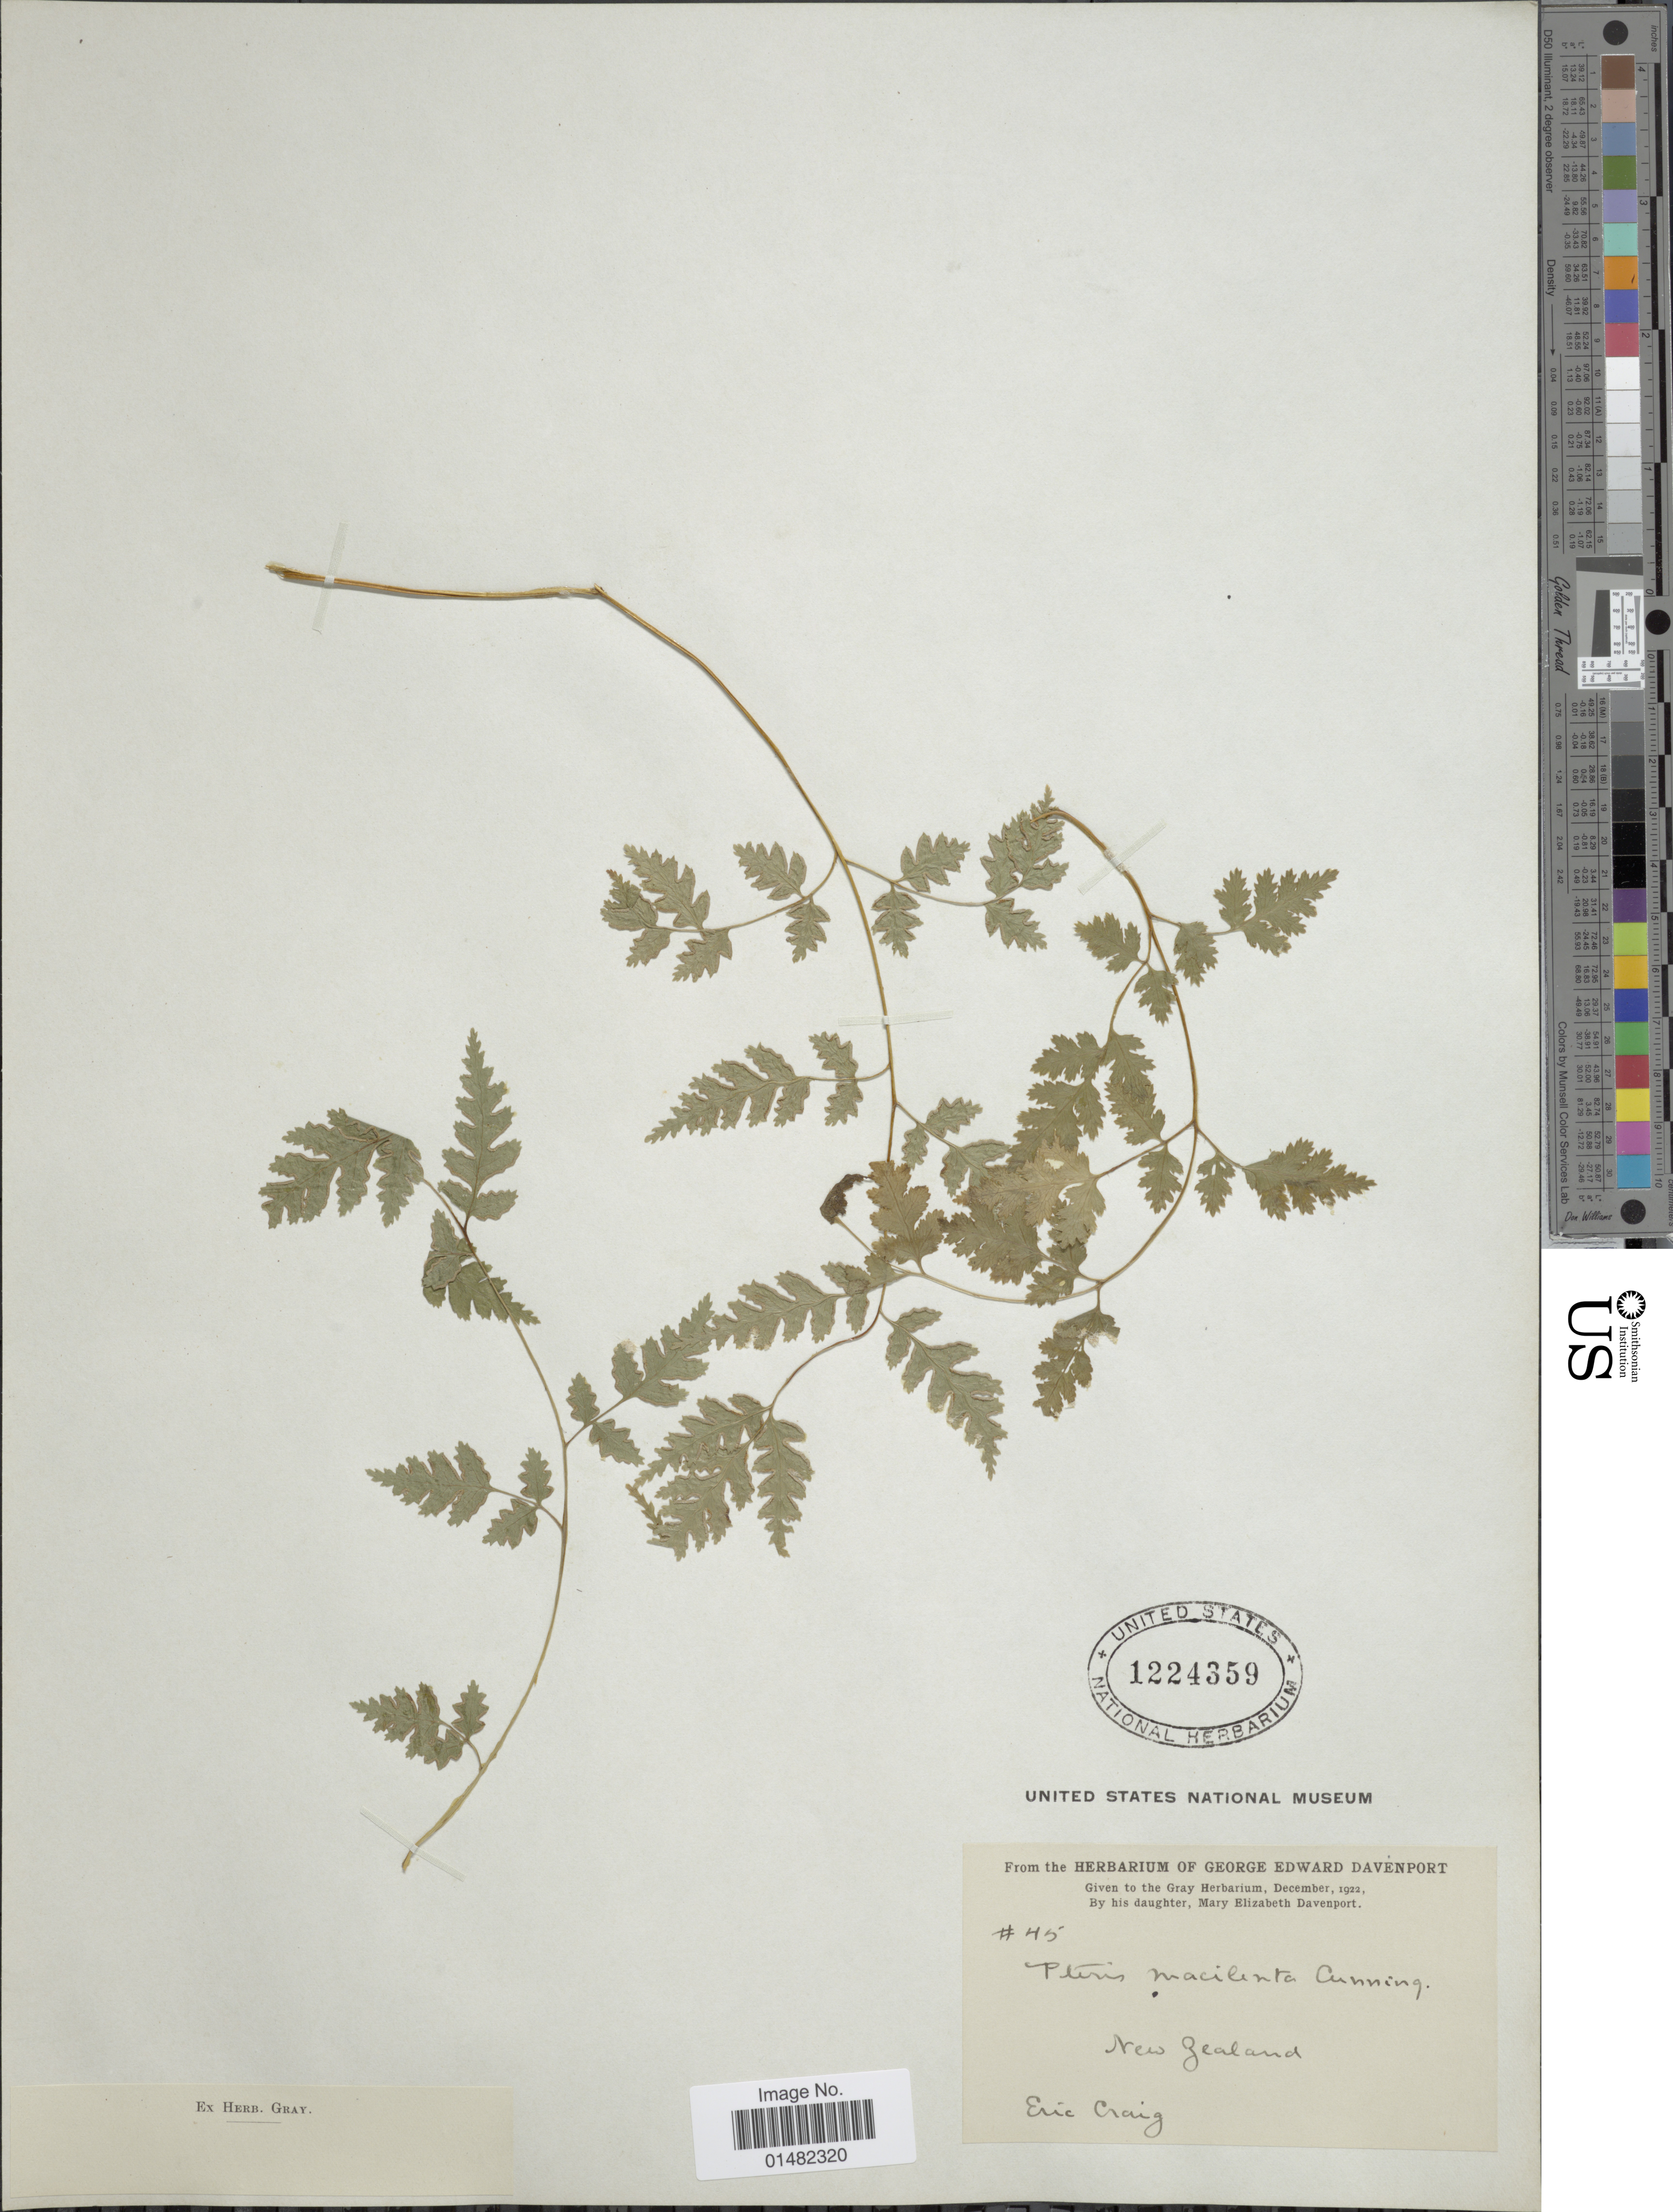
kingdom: Plantae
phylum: Tracheophyta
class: Polypodiopsida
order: Polypodiales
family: Pteridaceae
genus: Pteris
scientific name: Pteris macilenta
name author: A. Rich.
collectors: E. Craig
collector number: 45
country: New Zealand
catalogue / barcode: US 1224359